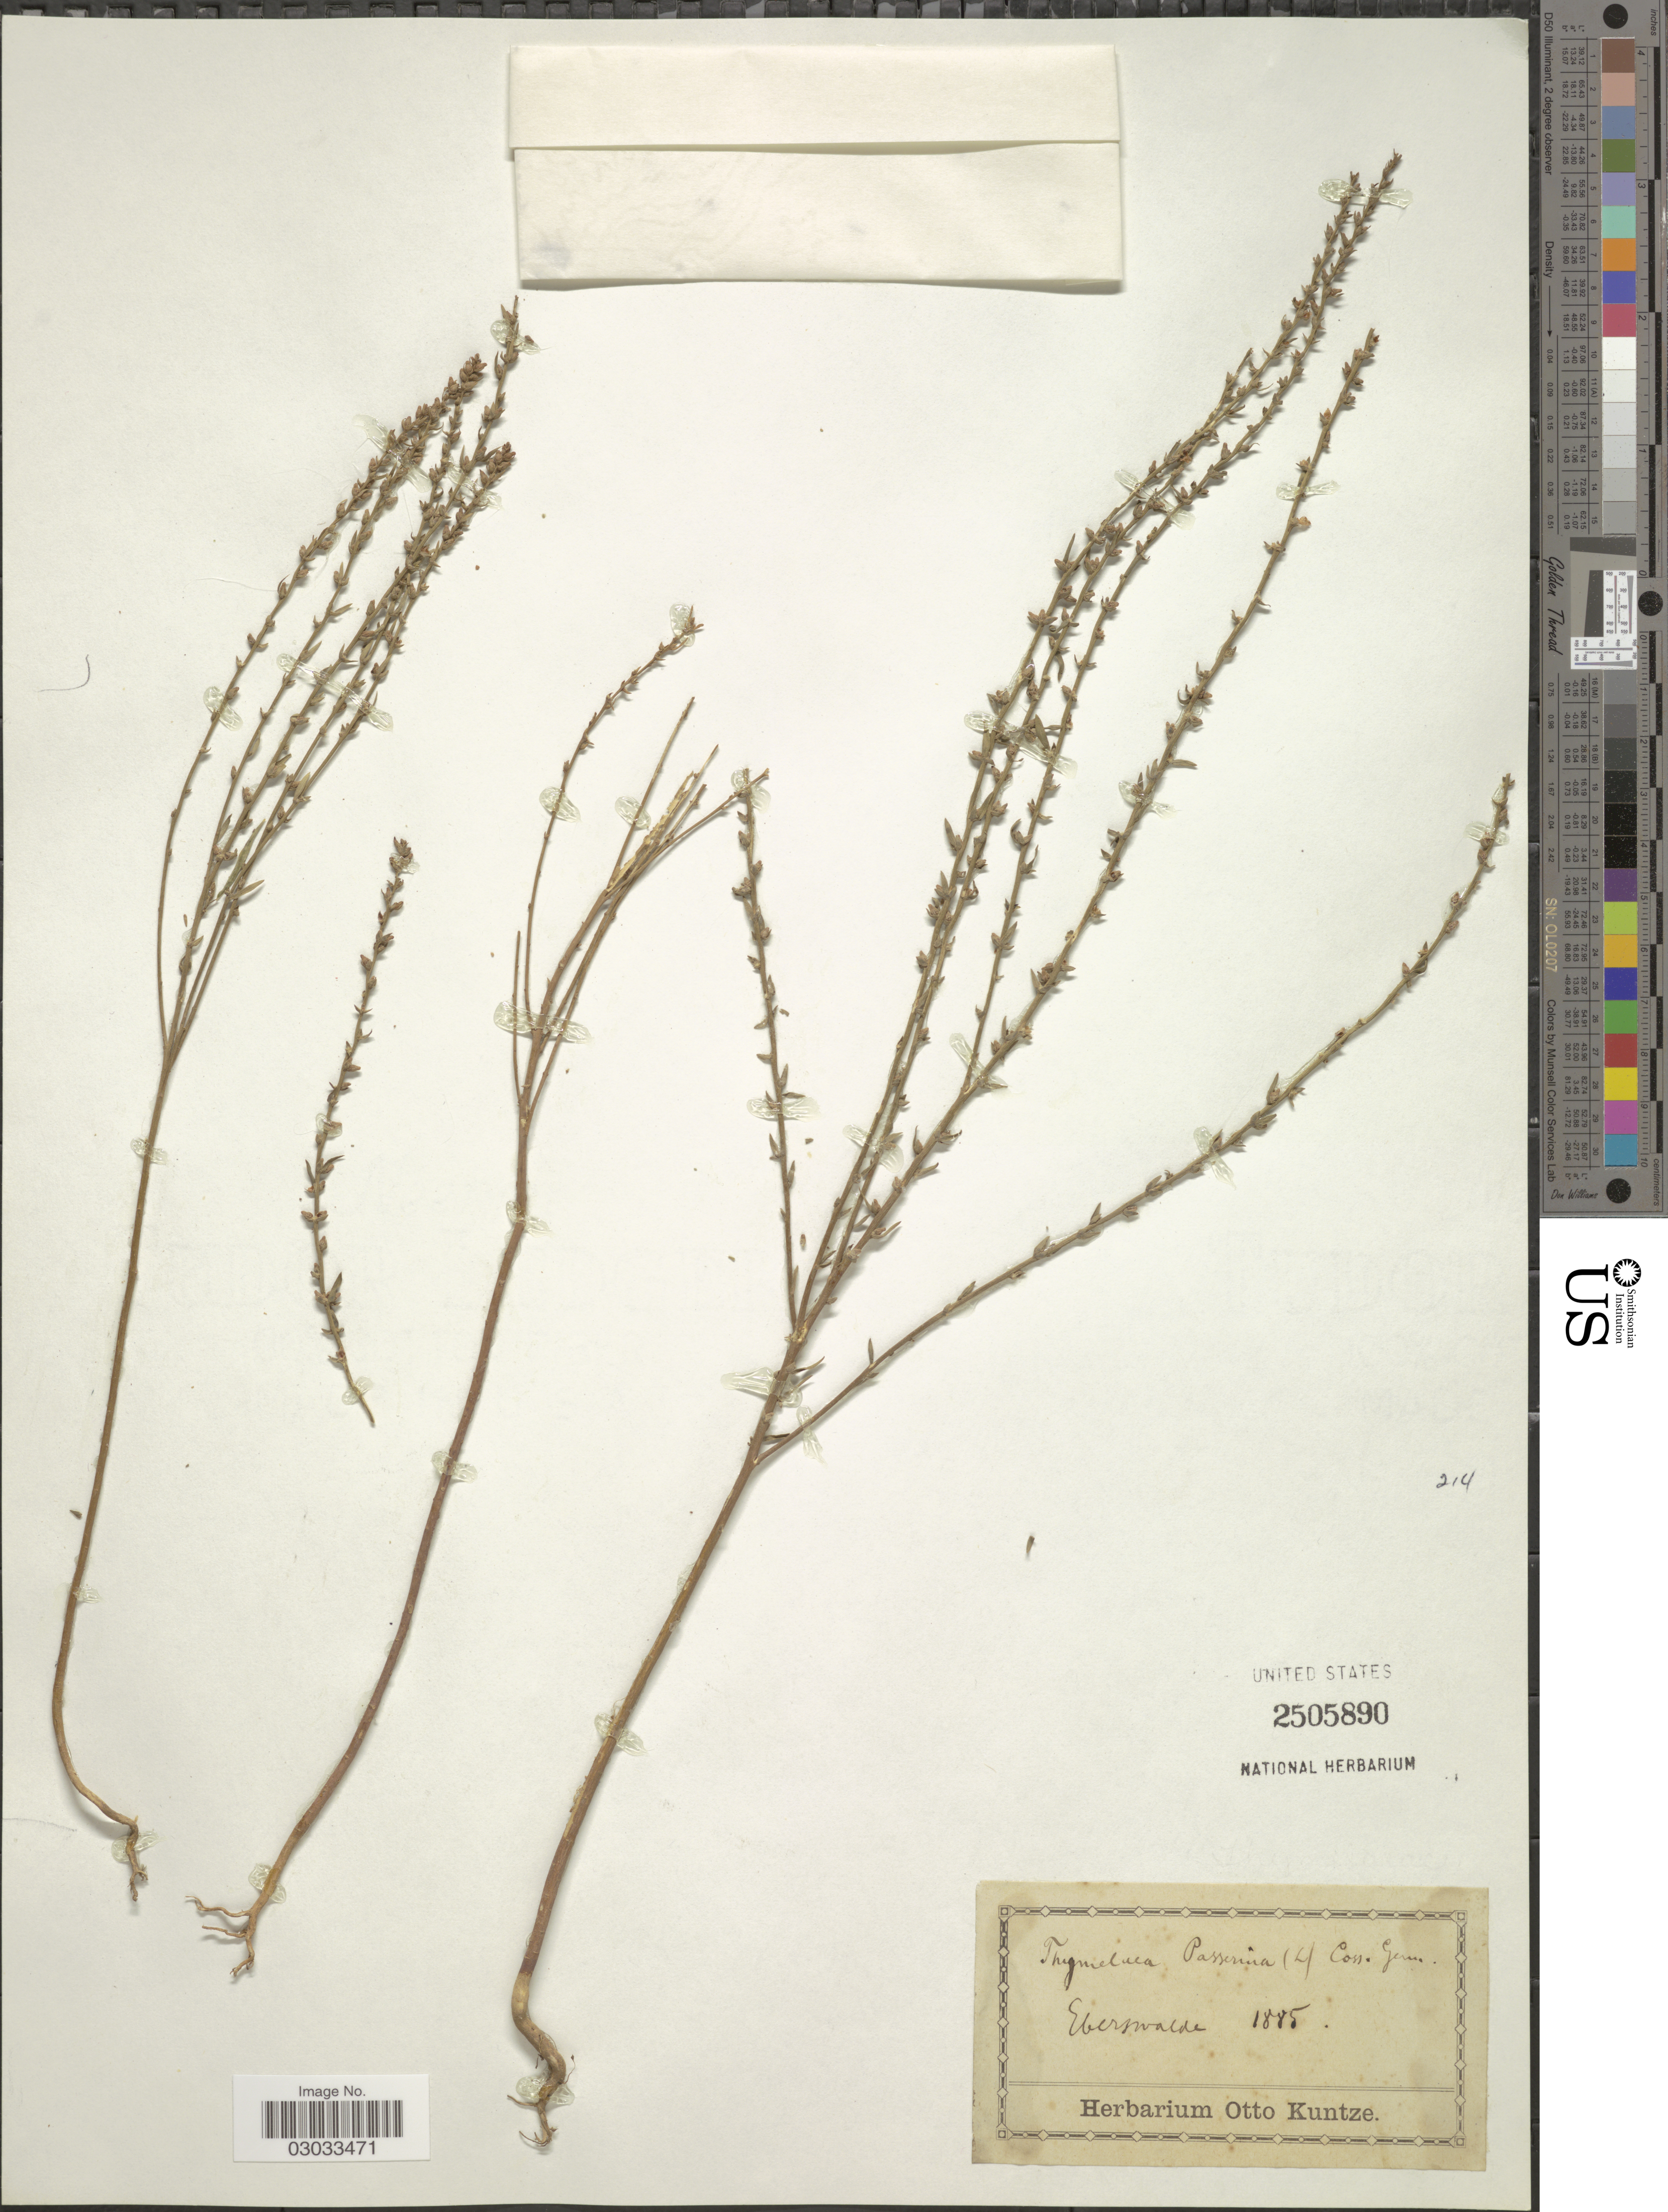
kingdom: Plantae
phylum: Tracheophyta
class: Magnoliopsida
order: Malvales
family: Thymelaeaceae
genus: Thymelaea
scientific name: Thymelaea passerina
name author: (L.) Coss. & Germ.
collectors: ex herb. Otto Kuntze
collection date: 1885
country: Germany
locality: Eberswalde.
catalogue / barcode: US 2505890